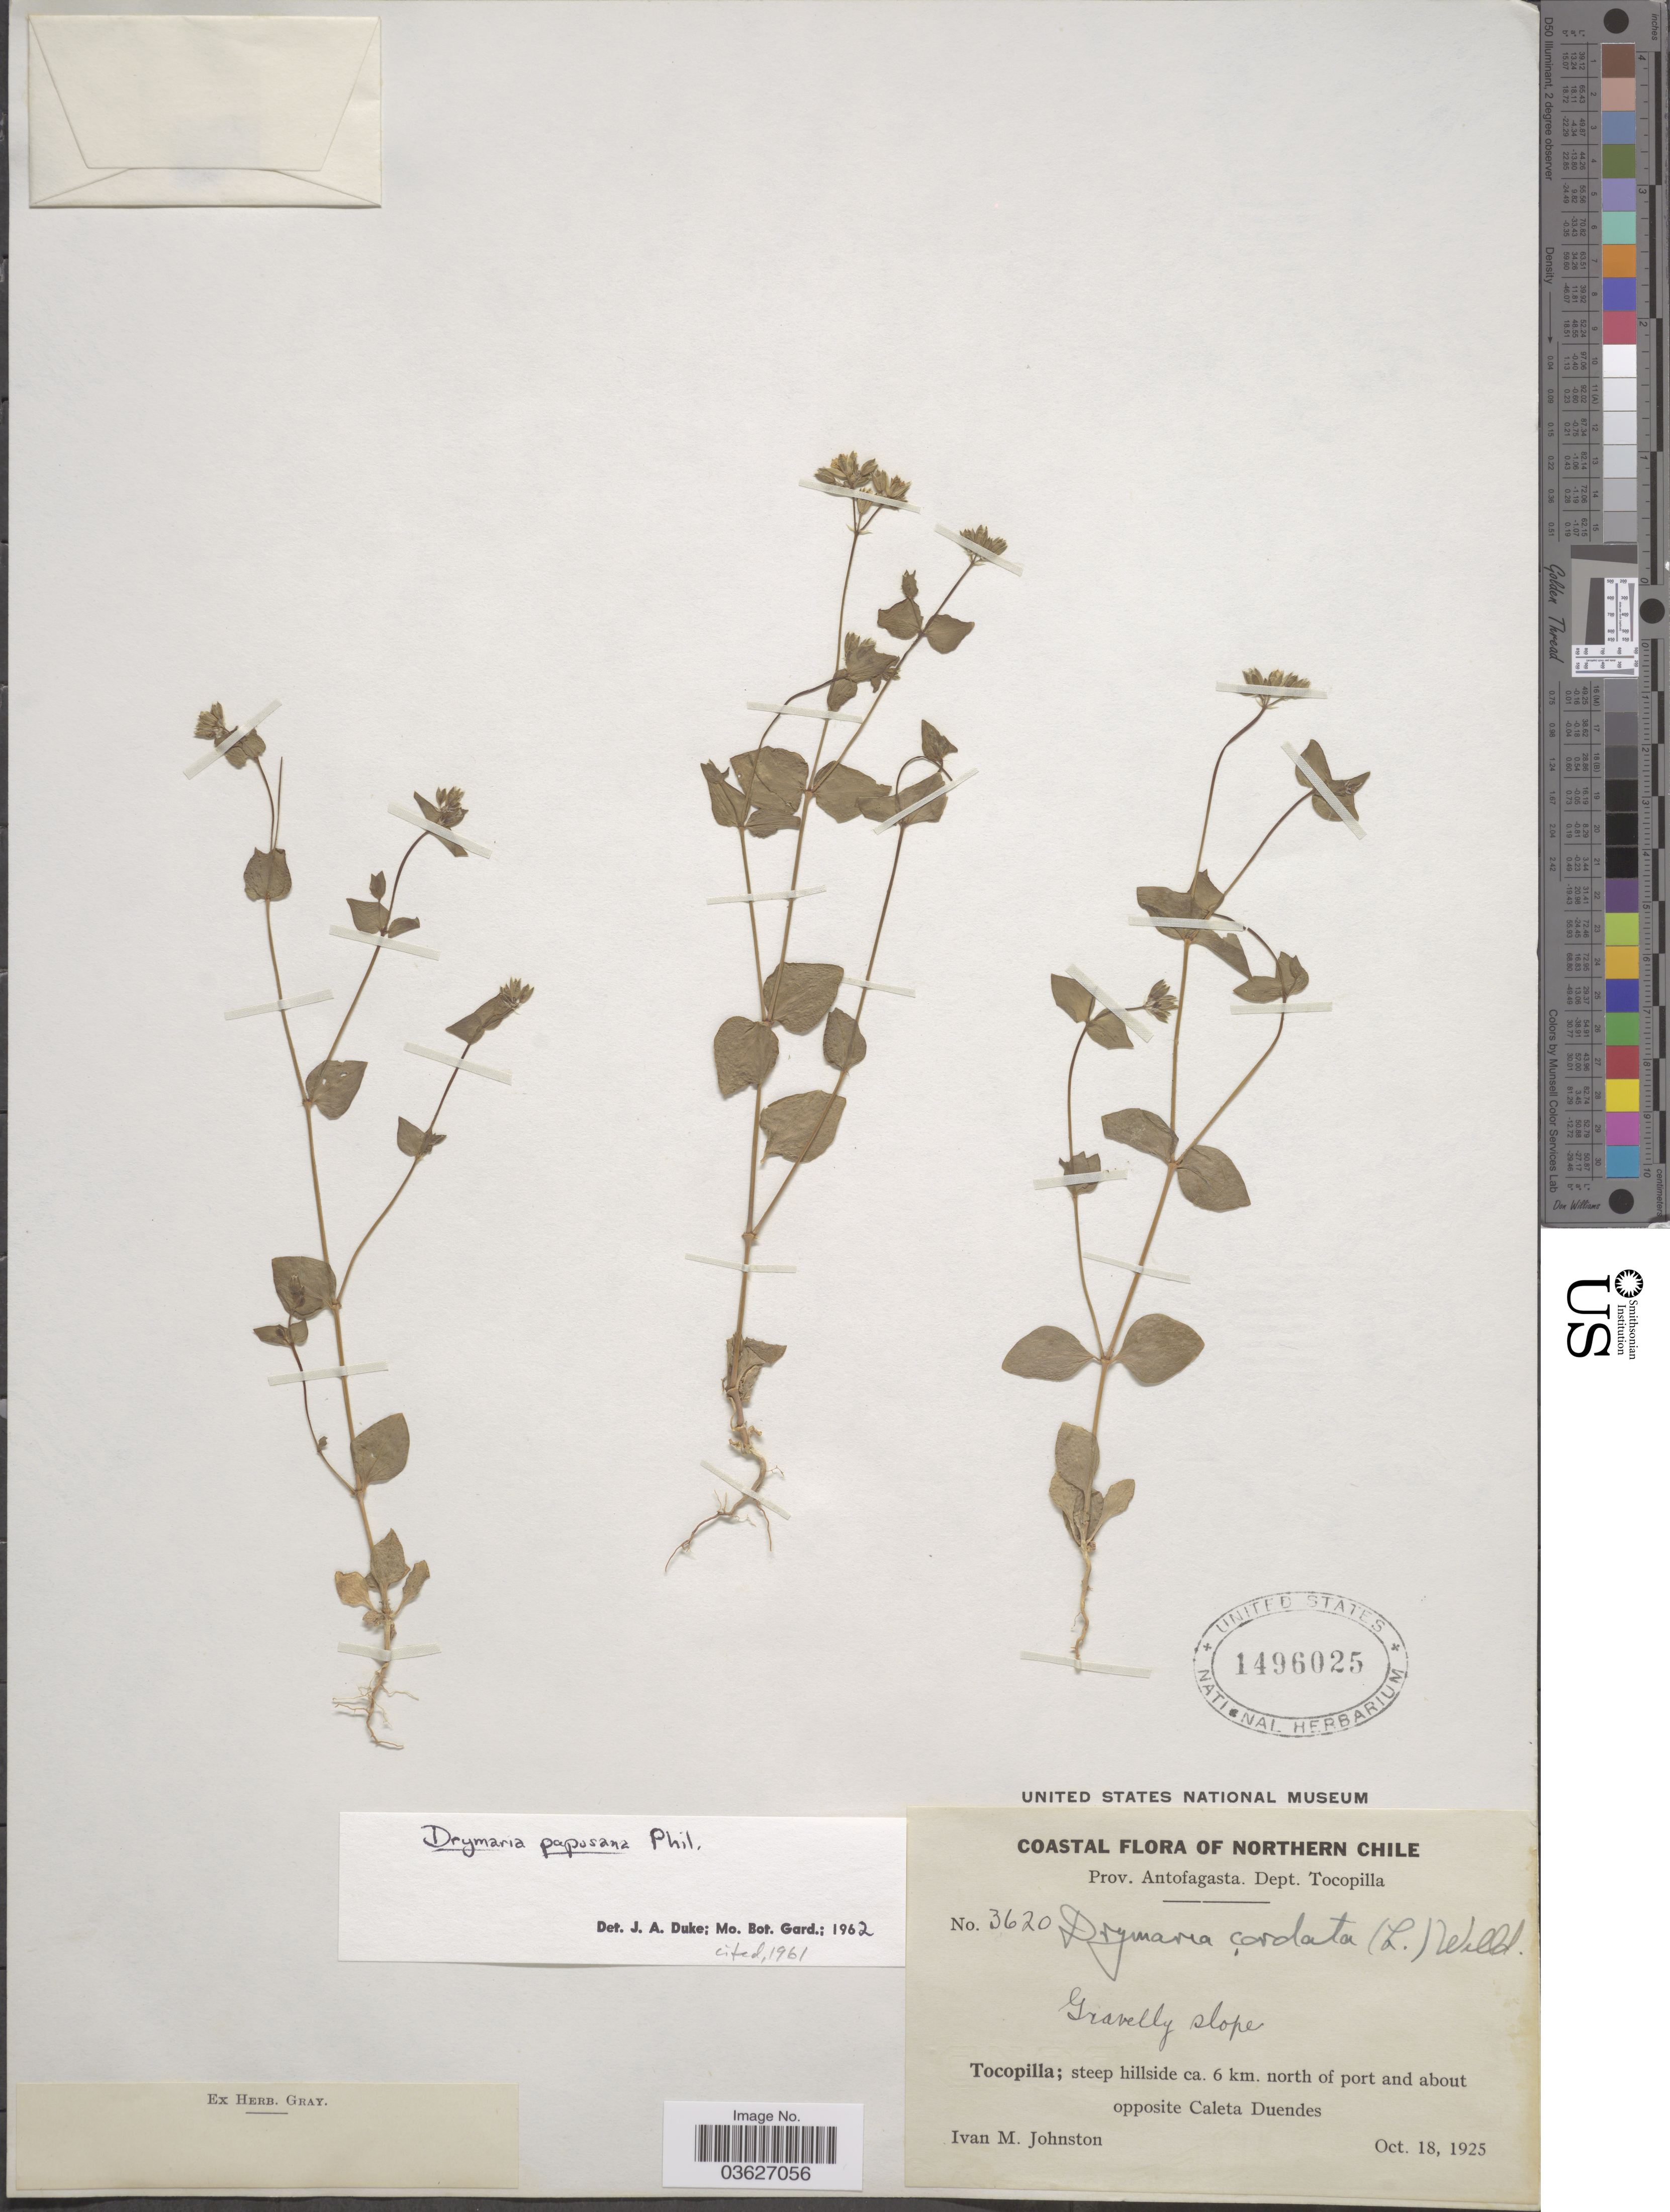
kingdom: Plantae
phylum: Tracheophyta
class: Magnoliopsida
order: Caryophyllales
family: Caryophyllaceae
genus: Drymaria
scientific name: Drymaria paposana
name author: Phil.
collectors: I.M. Johnston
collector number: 3620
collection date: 1925-10-18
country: Chile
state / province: Antofagasta (II)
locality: Northern Chile. Dept. Tocopilla. Tocopilla; steep hillside ca. 6 km. north of port and about opposite Caleta Duendes.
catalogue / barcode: US 1496025